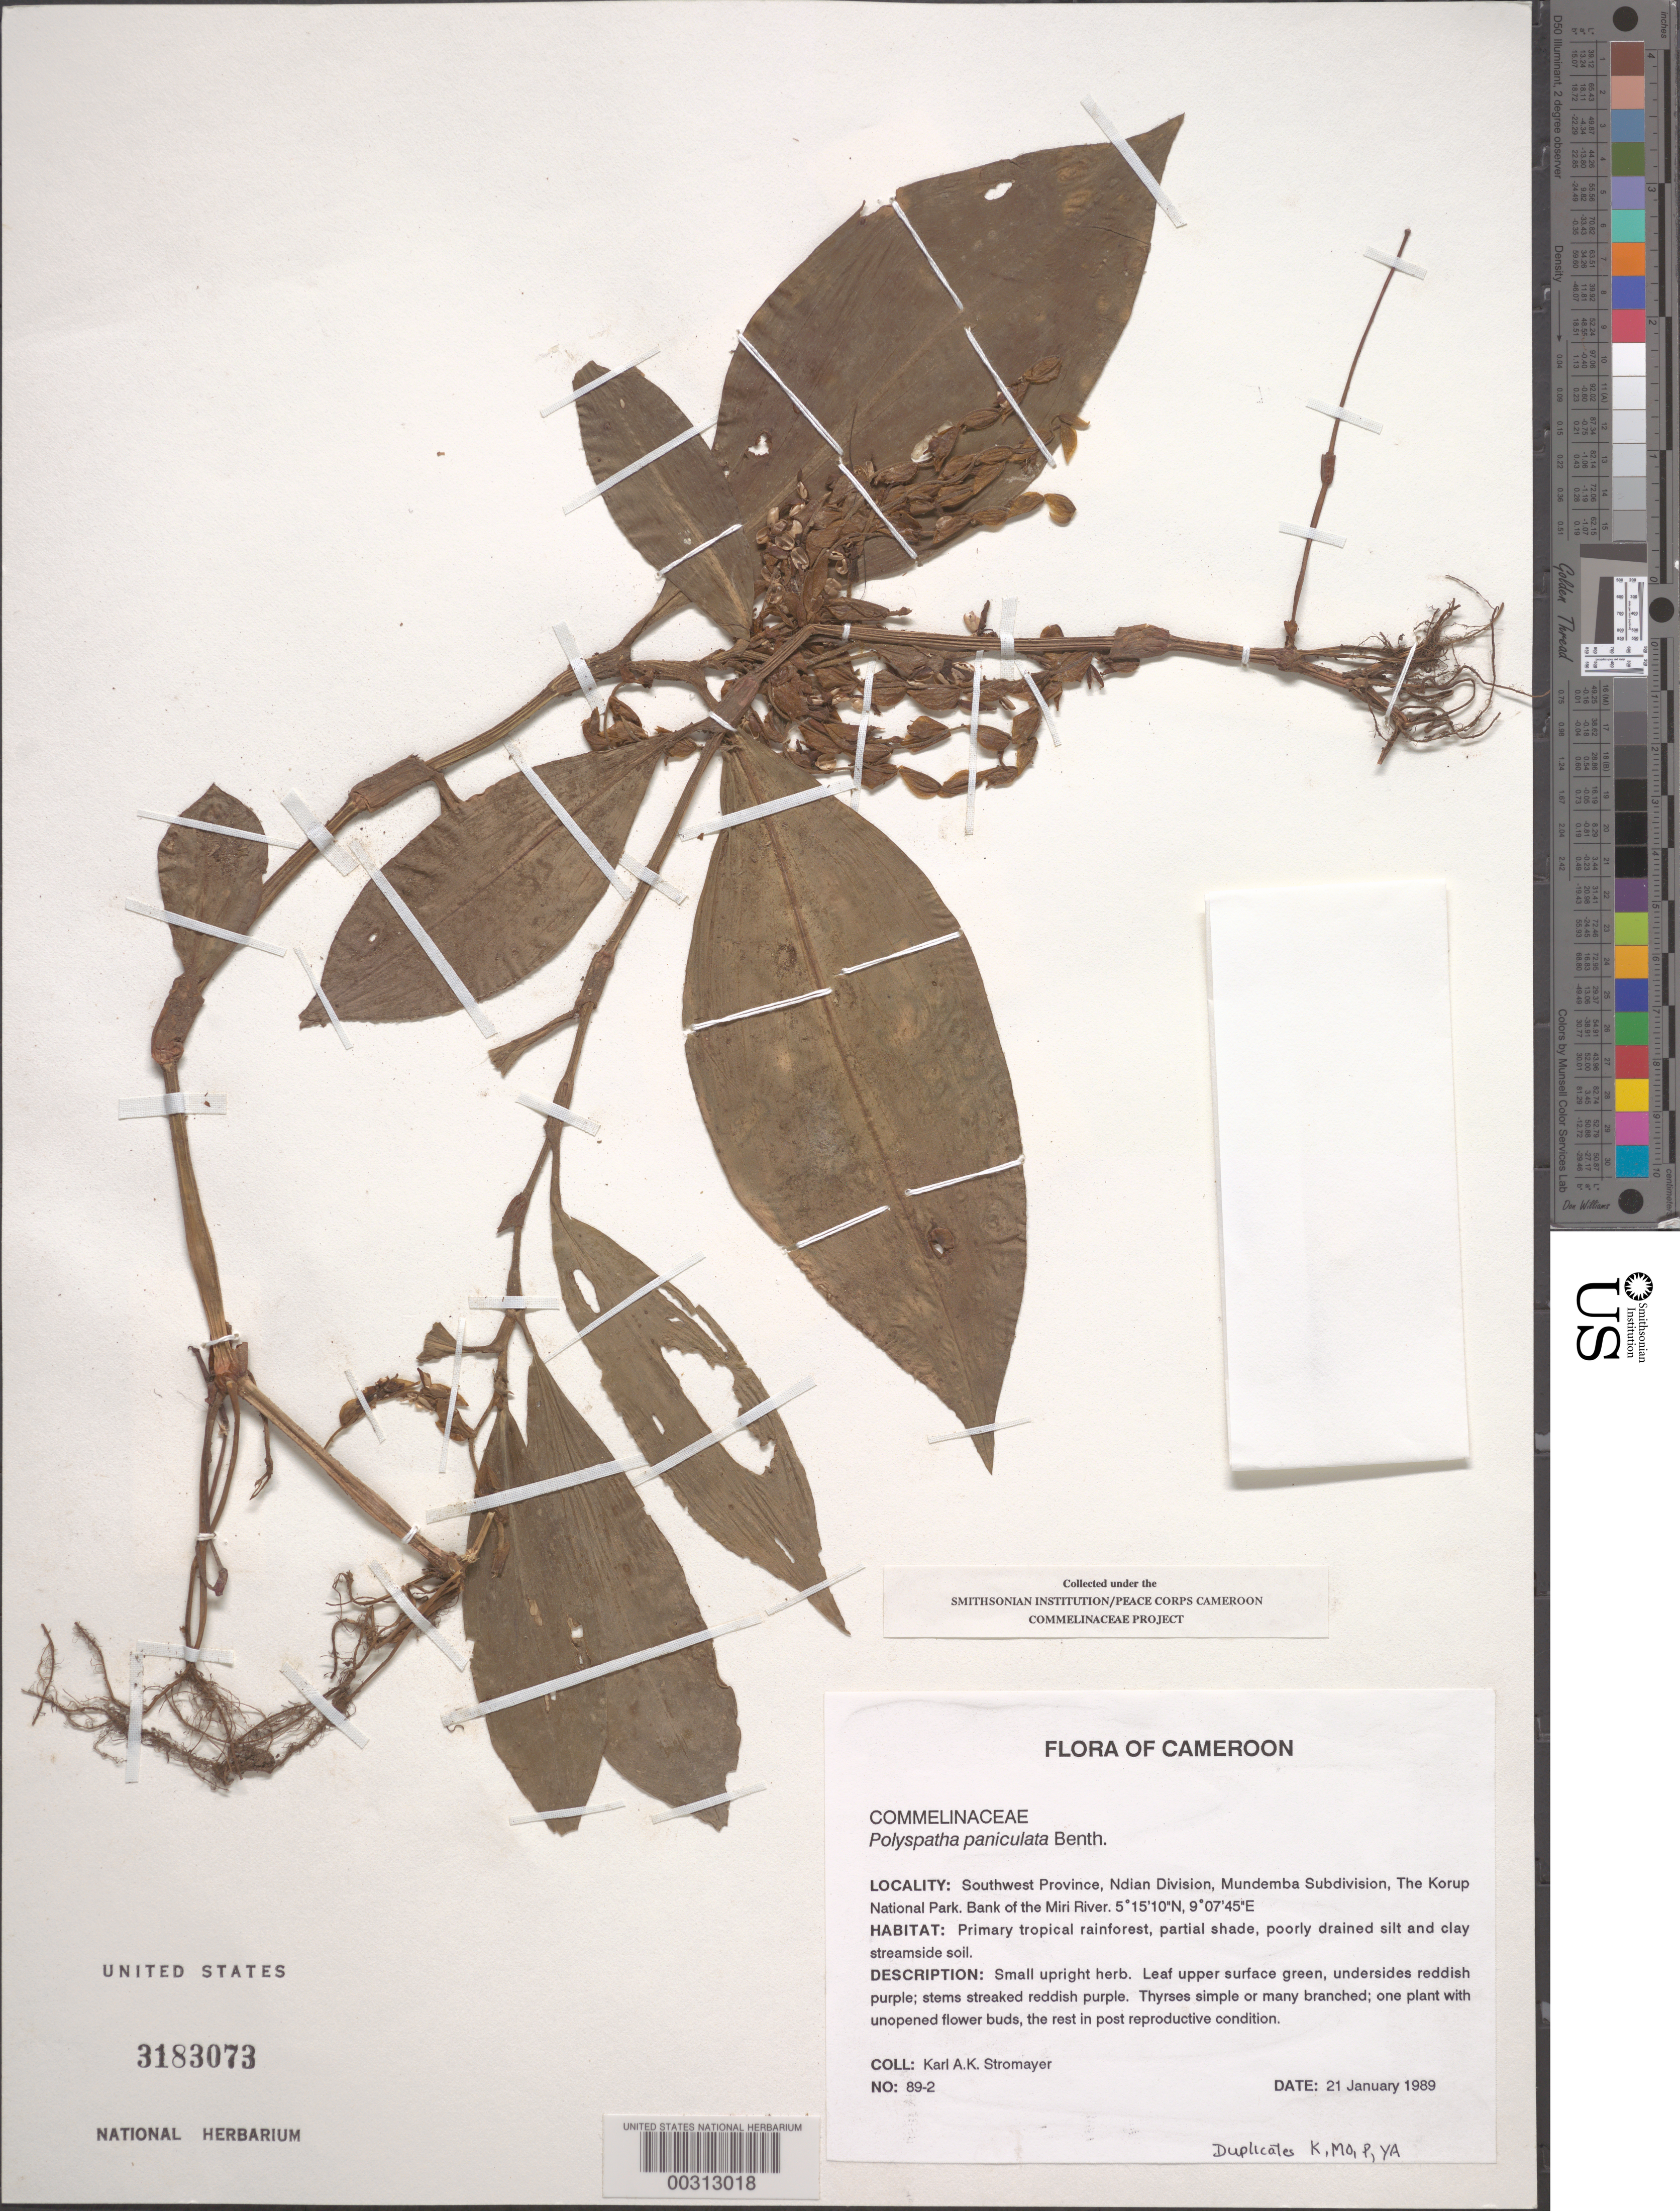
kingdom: Plantae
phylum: Tracheophyta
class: Liliopsida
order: Commelinales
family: Commelinaceae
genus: Polyspatha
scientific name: Polyspatha paniculata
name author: Benth.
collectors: K. A. Stromayer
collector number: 89-2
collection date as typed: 21 Jan 1989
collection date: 1989-01-21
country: Cameroon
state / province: Sud-Ouest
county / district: Ndian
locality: Mundemba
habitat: Primary tropical rainforest, partial shade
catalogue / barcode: US 3183073